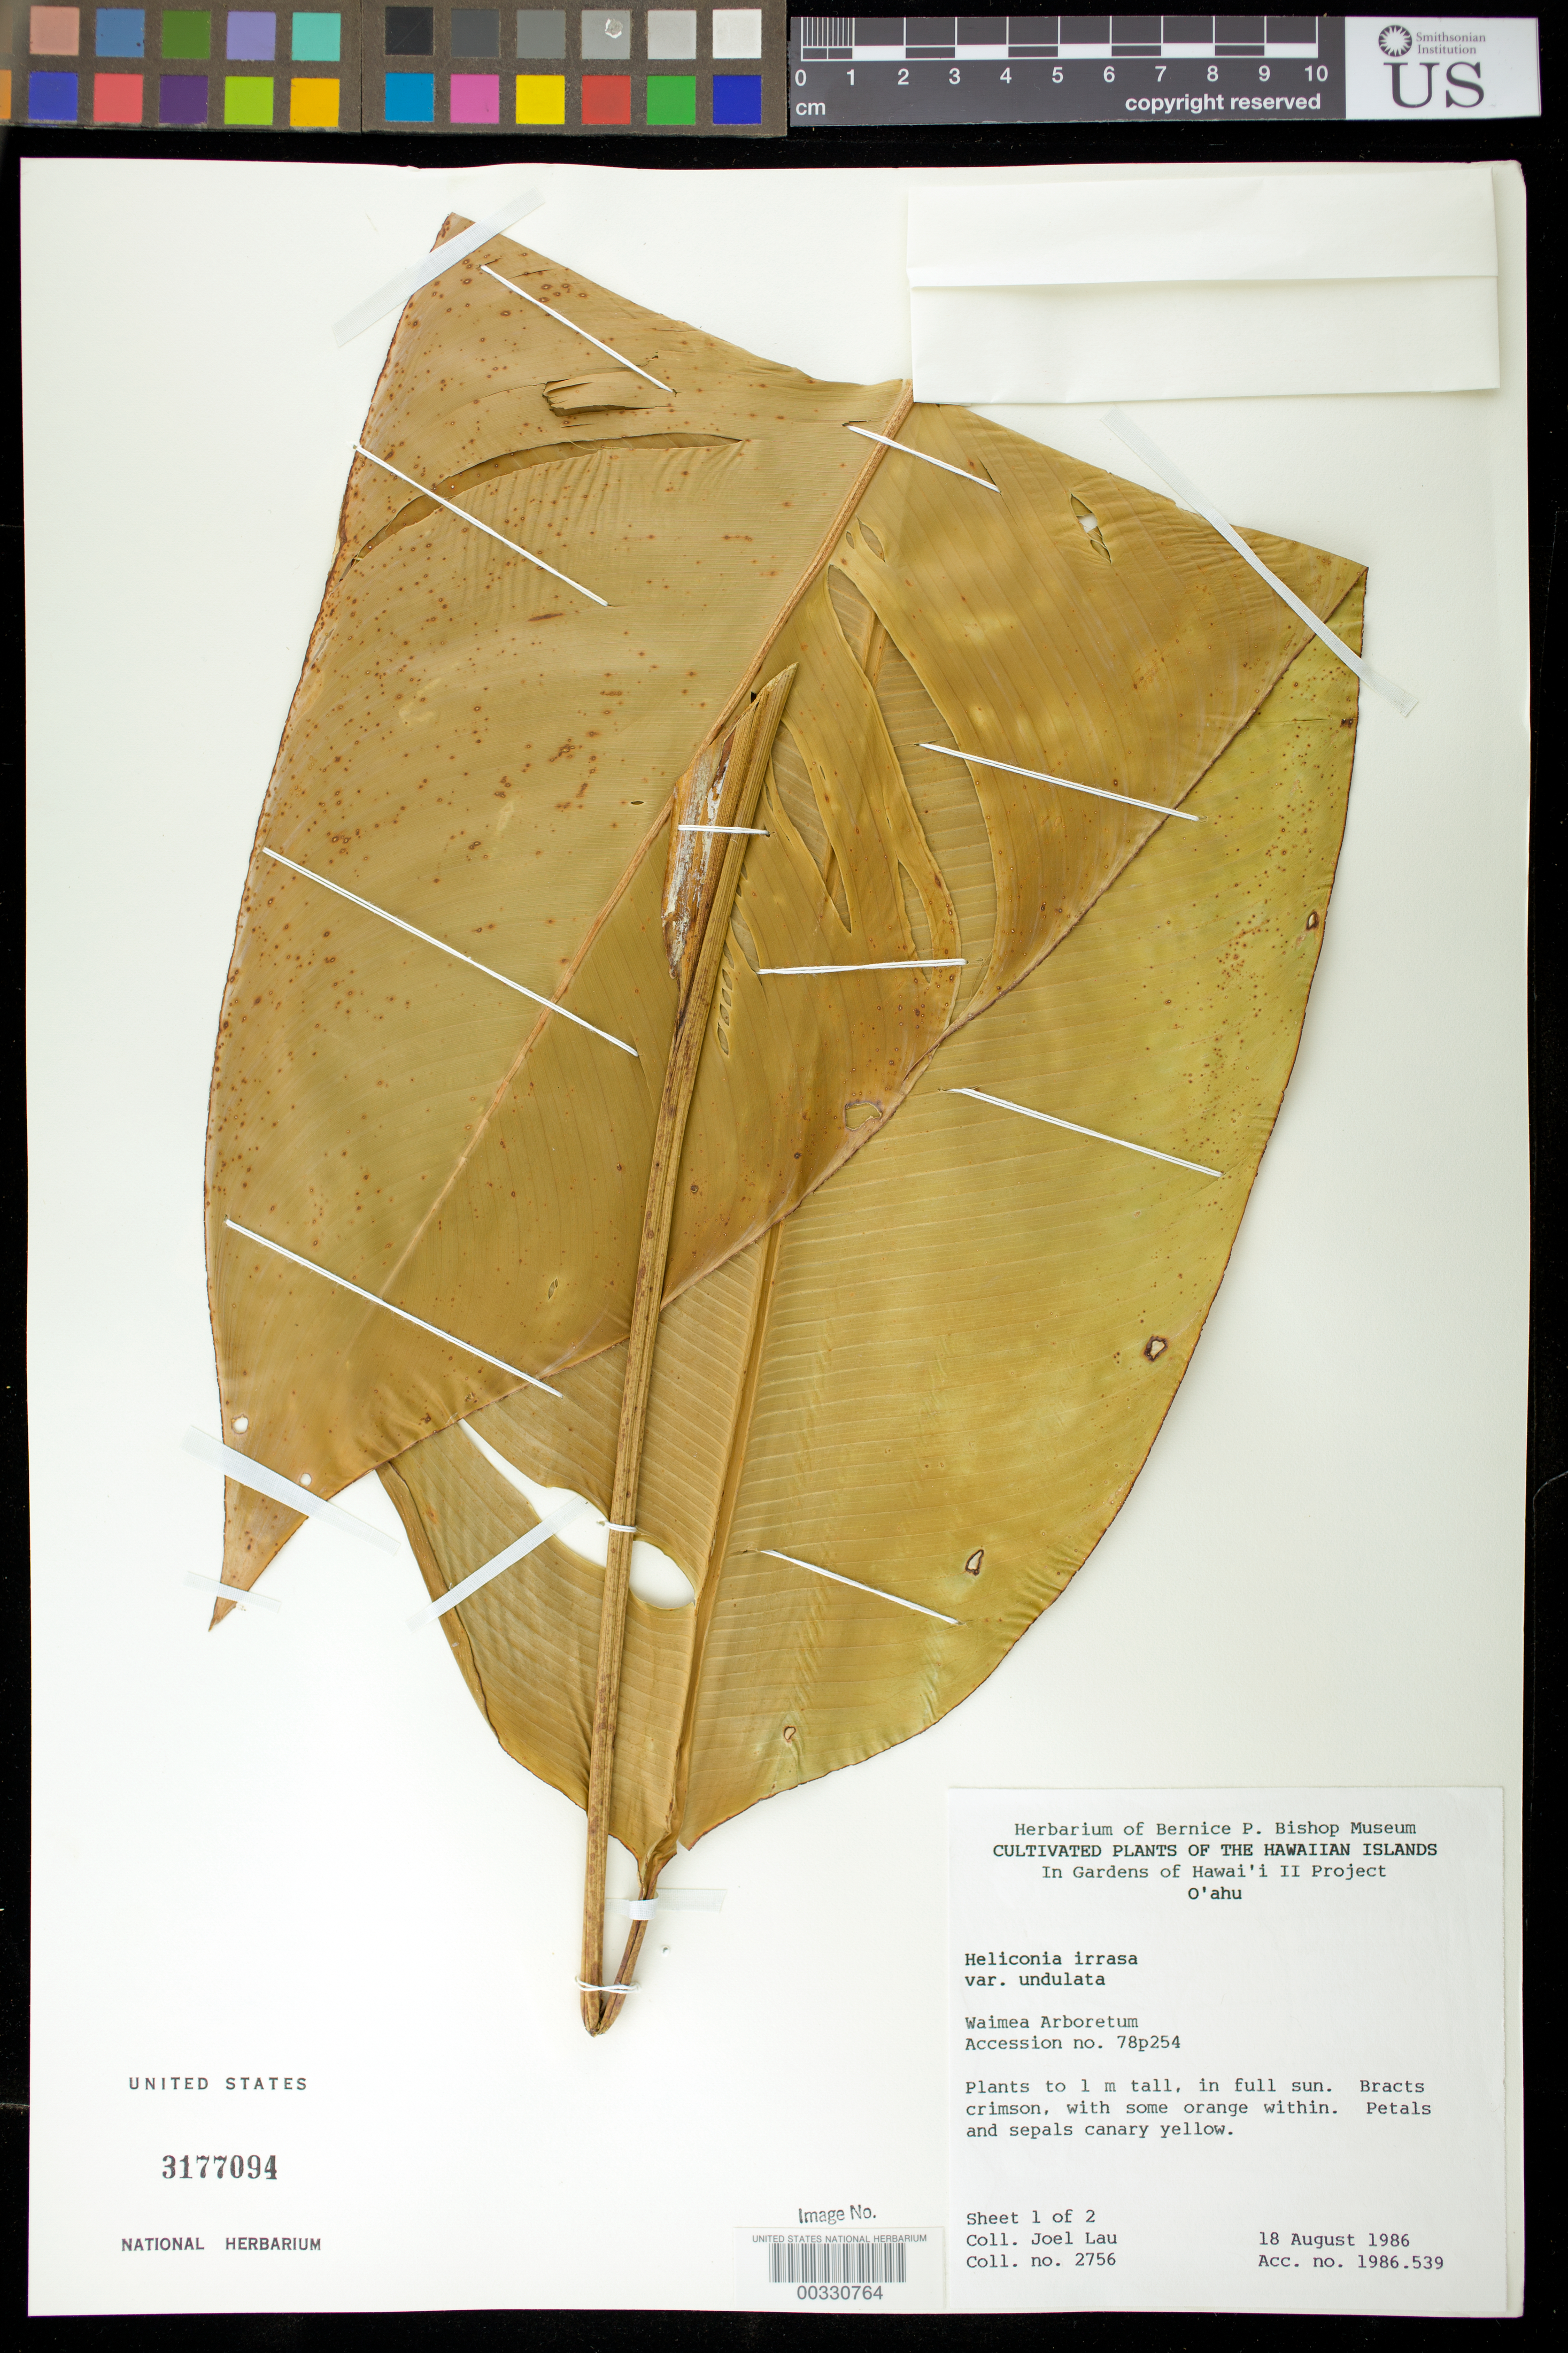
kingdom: Plantae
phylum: Tracheophyta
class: Liliopsida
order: Zingiberales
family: Heliconiaceae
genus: Heliconia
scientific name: Heliconia irrasa var. undulata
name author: G.S. Daniels & F.G. Stiles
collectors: J. Lau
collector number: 2756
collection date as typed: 18 Aug 1986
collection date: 1986-08-18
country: United States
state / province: Florida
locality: Southern Florida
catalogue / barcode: US 3177094